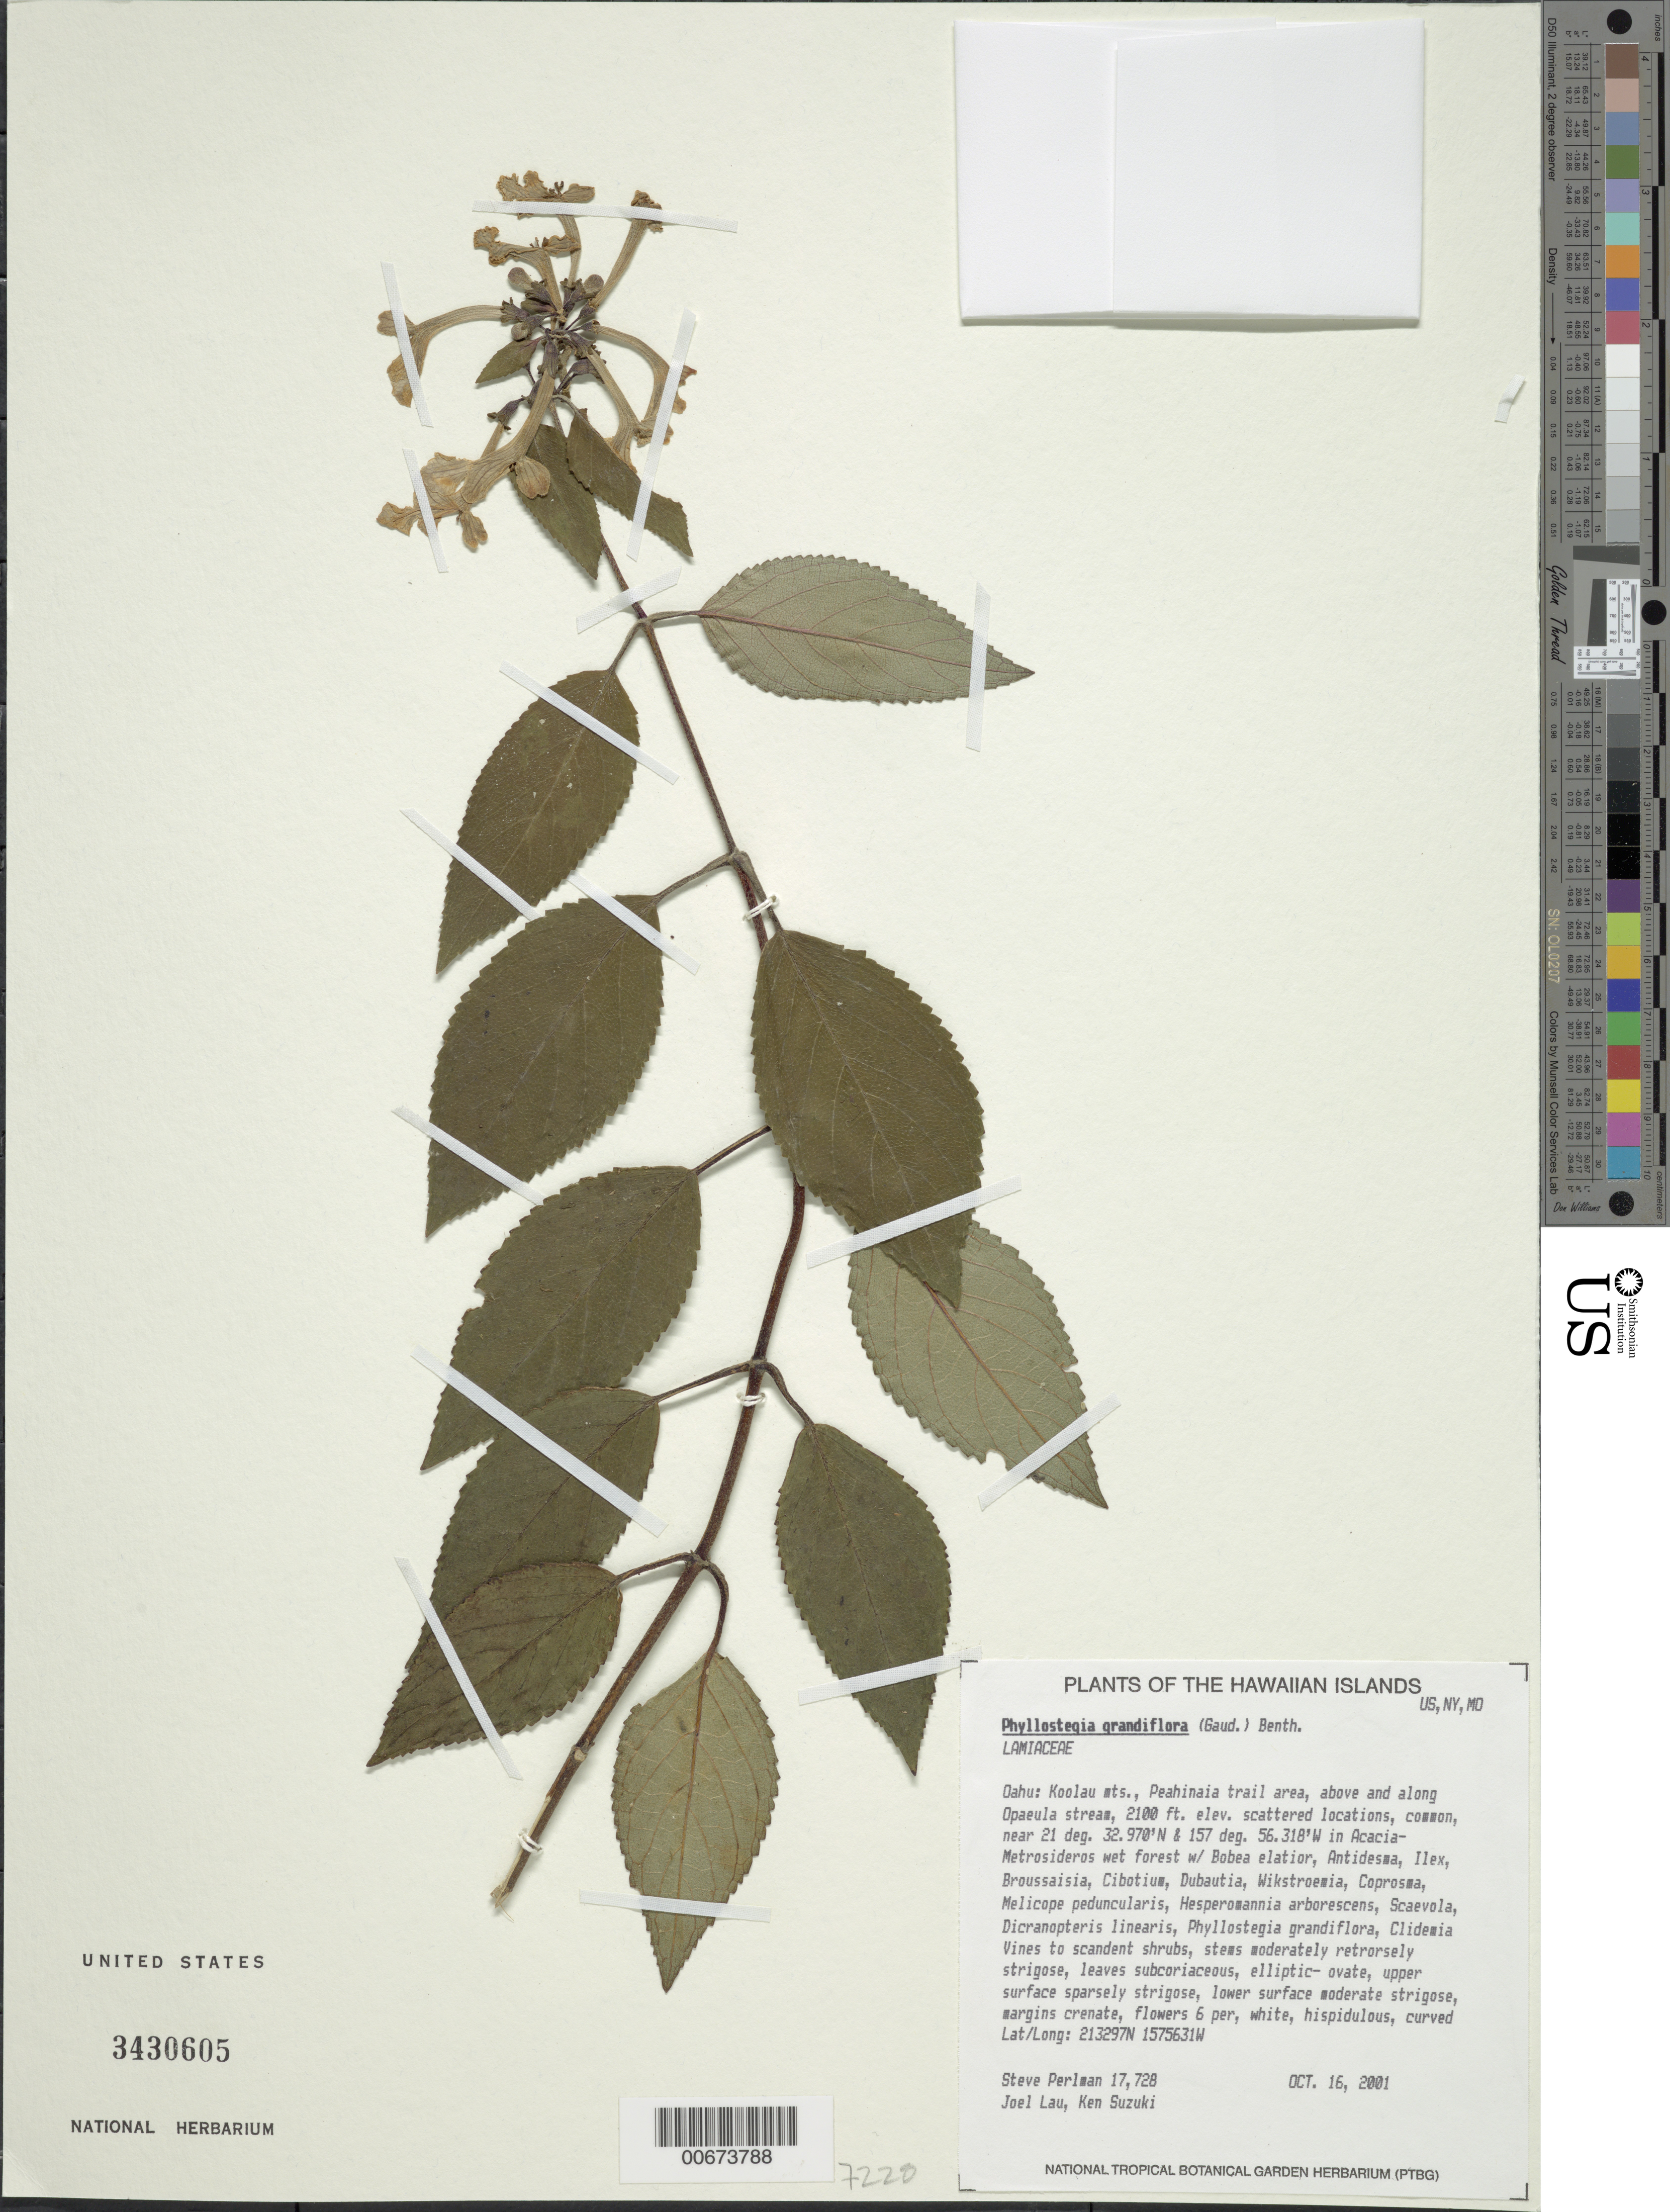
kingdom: Plantae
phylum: Tracheophyta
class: Magnoliopsida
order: Lamiales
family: Lamiaceae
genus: Phyllostegia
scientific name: Phyllostegia grandiflora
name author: (Gaudich.) Benth.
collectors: S. P. Perlman, J. Lau & K. Suzuki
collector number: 17728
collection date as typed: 16 Oct 2001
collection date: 2001-10-16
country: United States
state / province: Hawaii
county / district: Honolulu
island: Oahu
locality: Koolau mts., Peahinaia trail area, above and along Opaeula stream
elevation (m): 640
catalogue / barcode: US 3430605